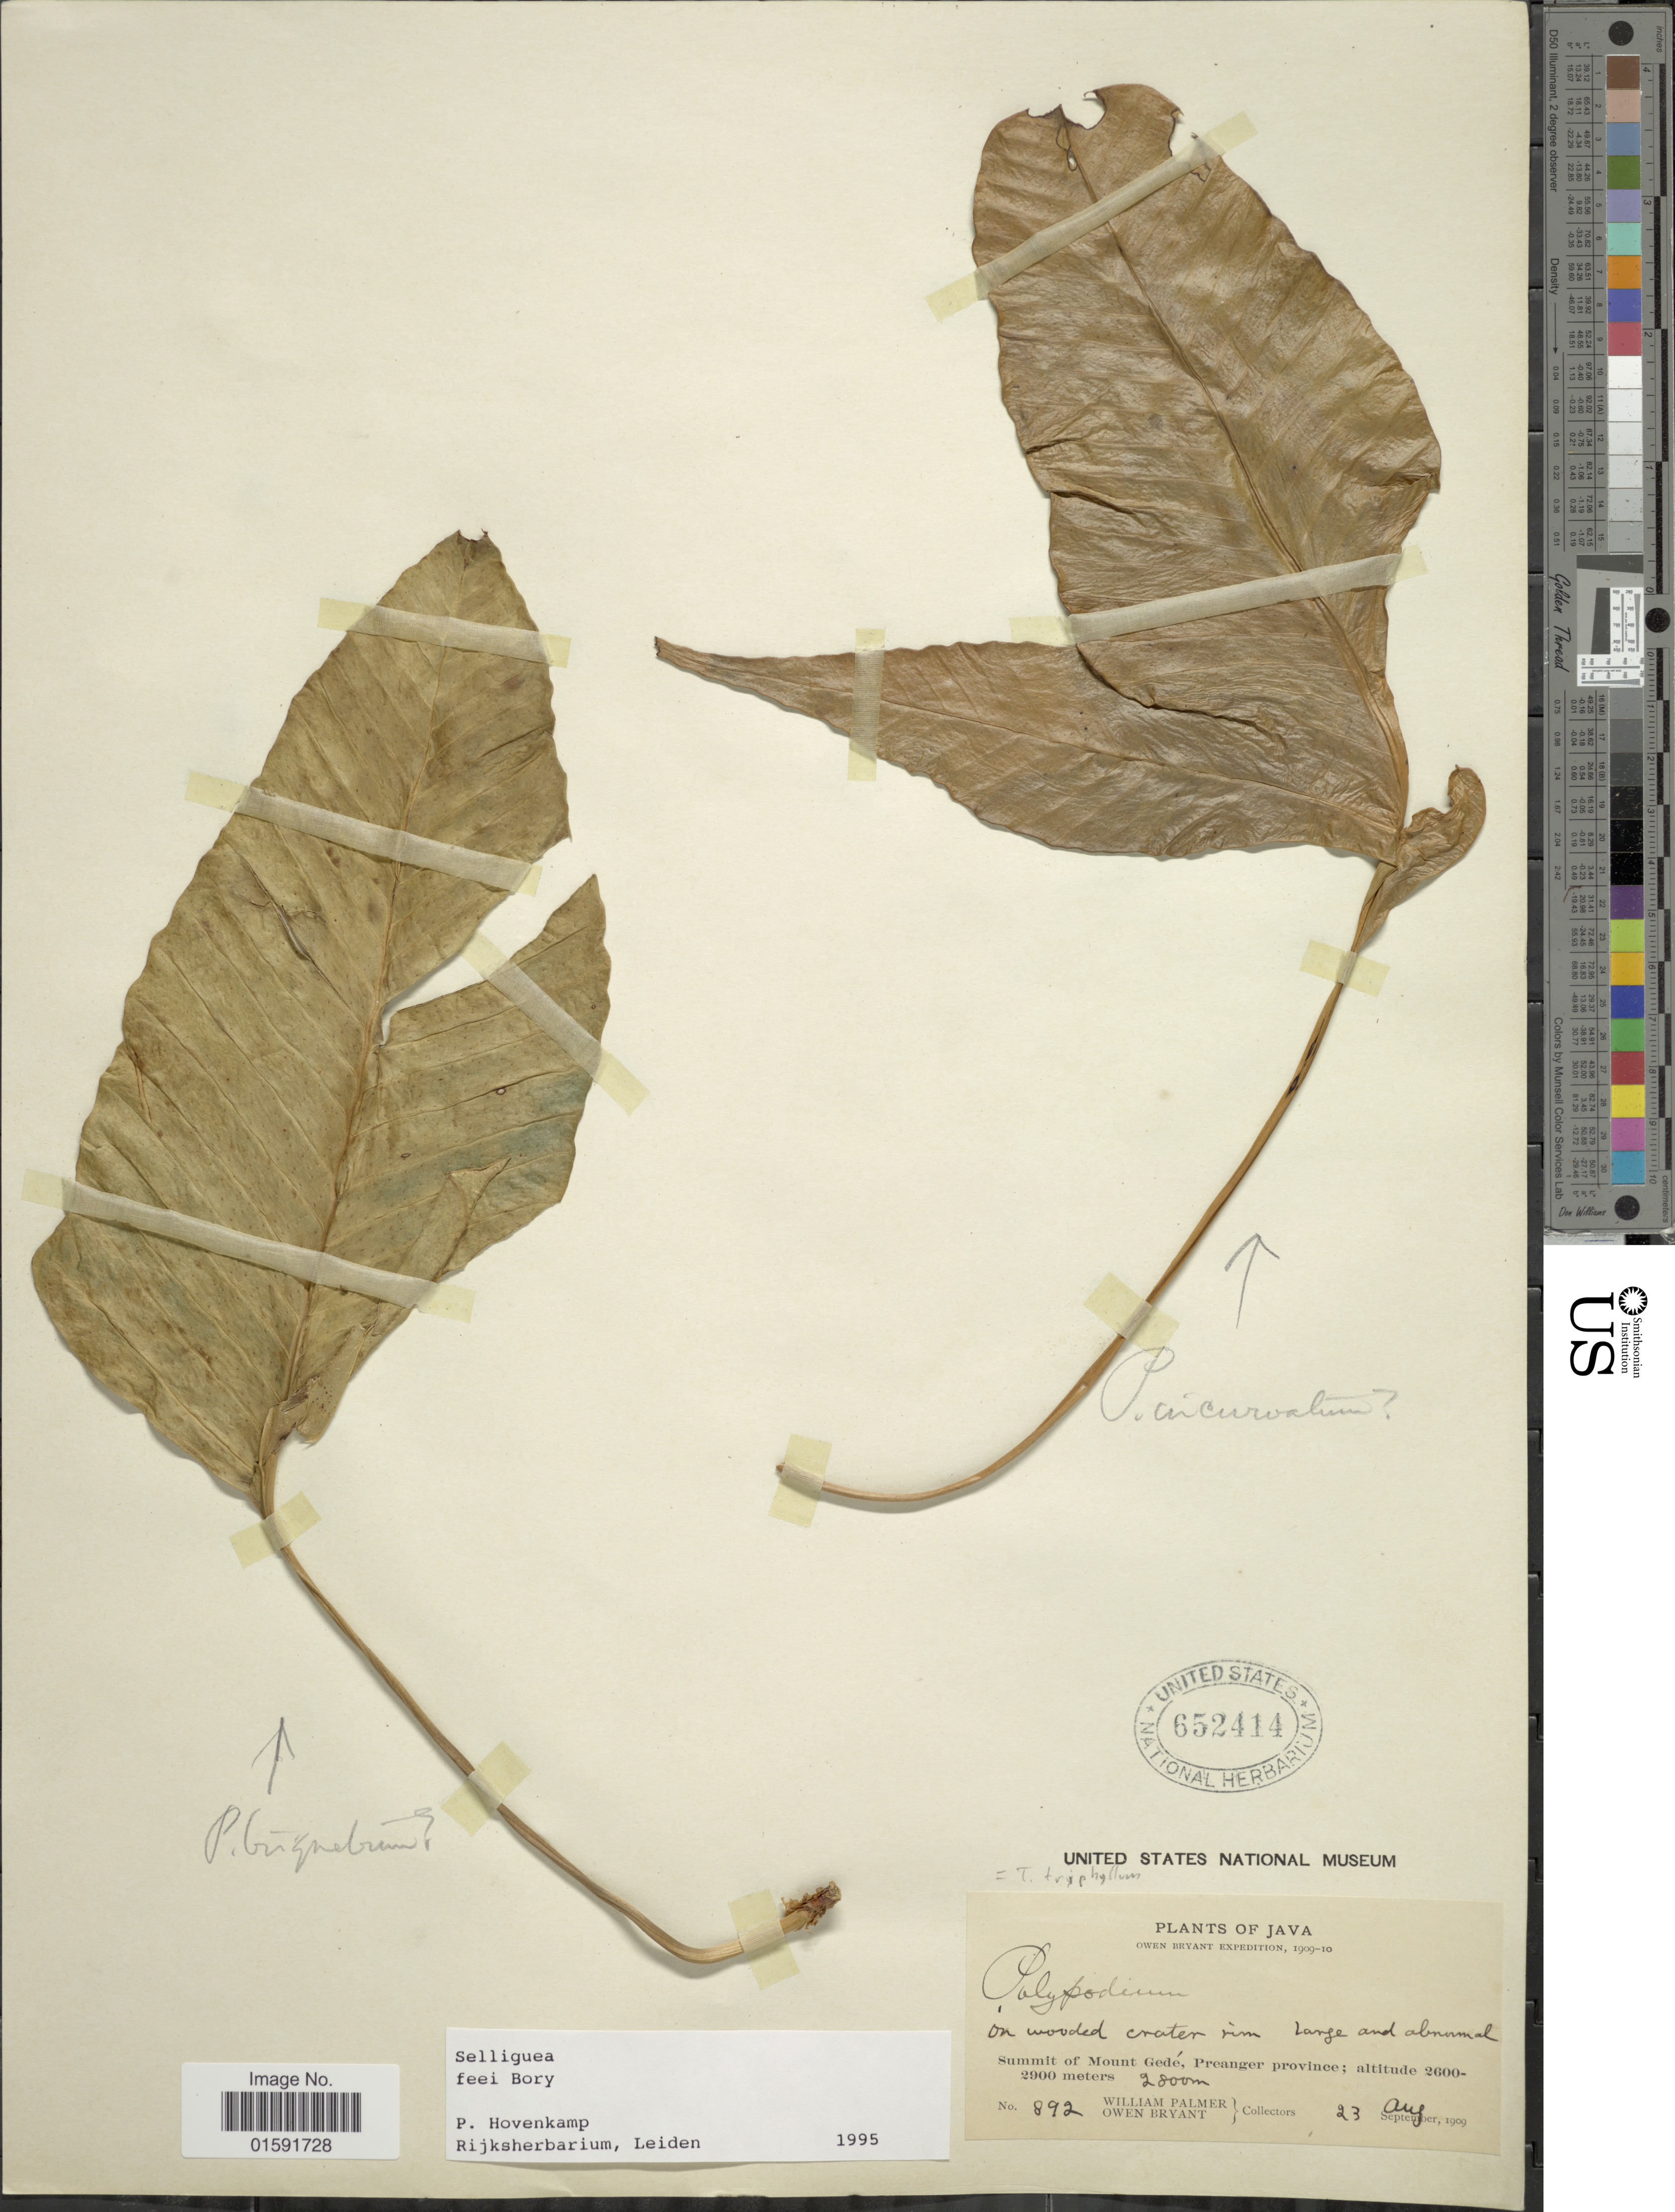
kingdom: Plantae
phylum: Tracheophyta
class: Polypodiopsida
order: Polypodiales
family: Polypodiaceae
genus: Selliguea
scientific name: Selliguea feei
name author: Bory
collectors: W. Palmer & O. Bryant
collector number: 892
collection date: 1909-08-23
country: Indonesia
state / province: Java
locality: Summit of Mount Gedé, Preanger province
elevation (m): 2800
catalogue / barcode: US 652414